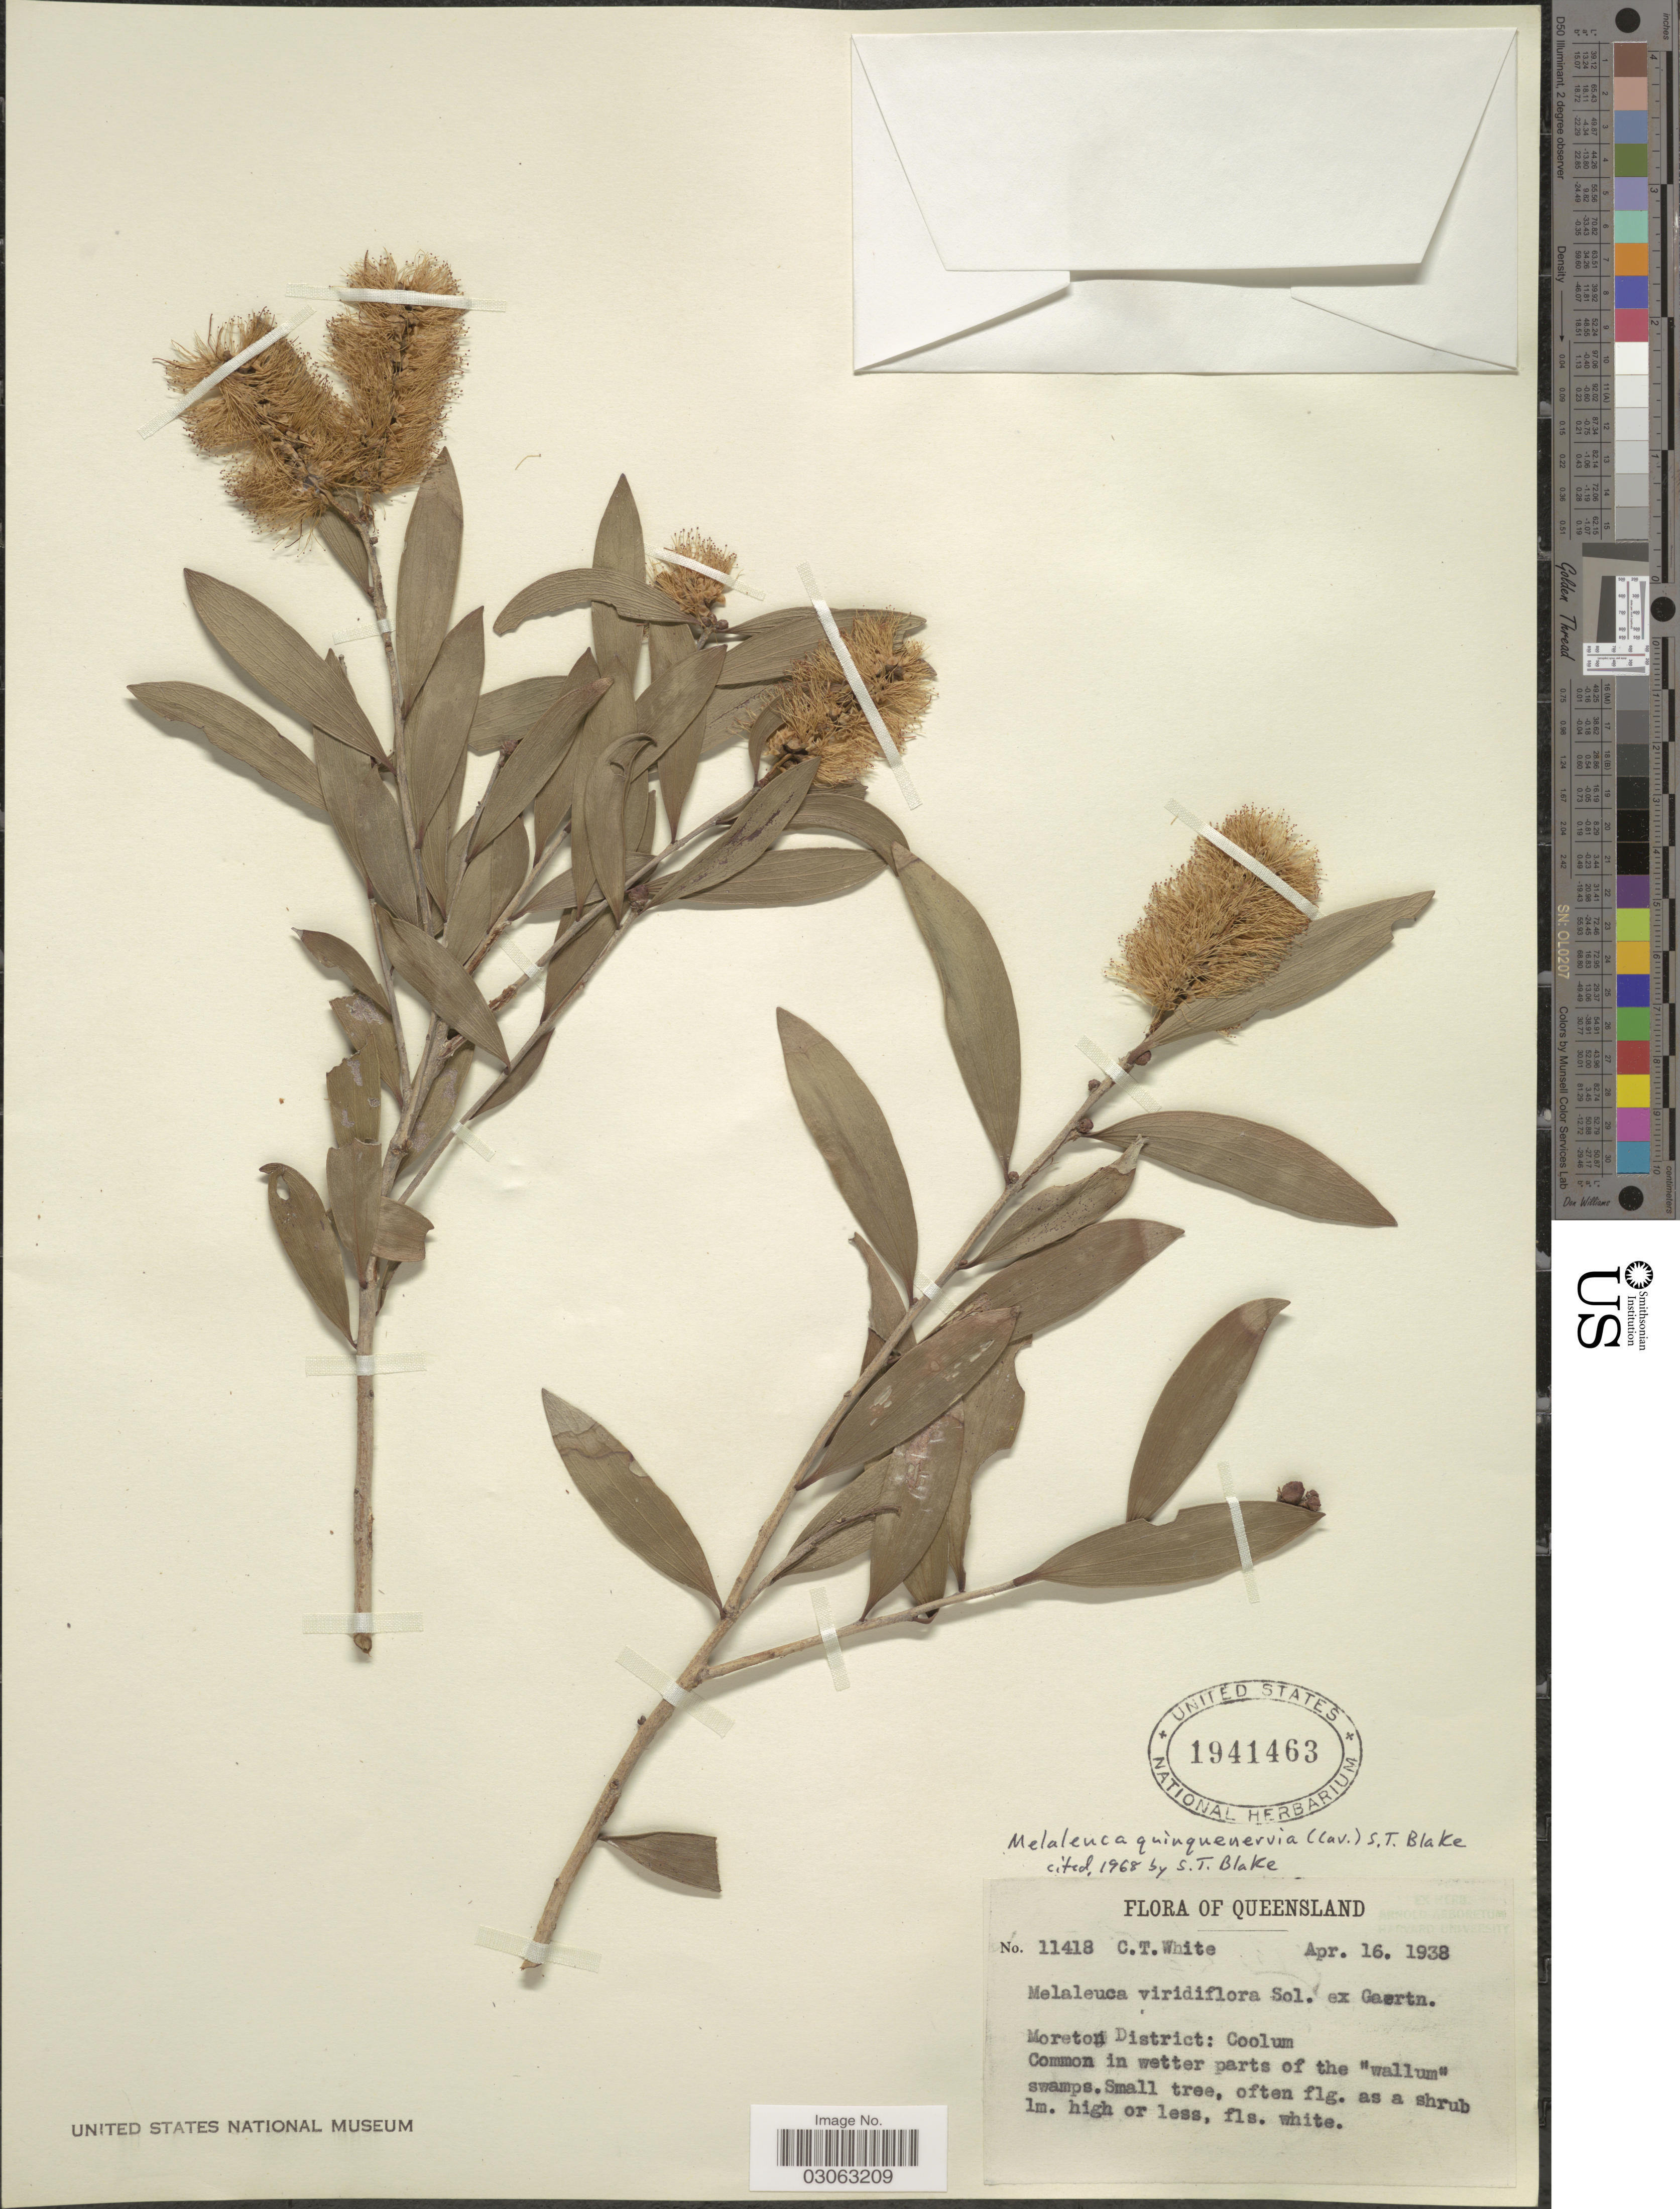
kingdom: Plantae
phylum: Tracheophyta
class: Magnoliopsida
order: Myrtales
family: Myrtaceae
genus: Melaleuca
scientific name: Melaleuca quinquenervia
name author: (Cav.) S.T. Blake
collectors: C. T. White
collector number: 11418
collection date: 1938-04-16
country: Australia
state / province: Queensland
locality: Moreton District: Coolum.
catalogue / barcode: US 1941463